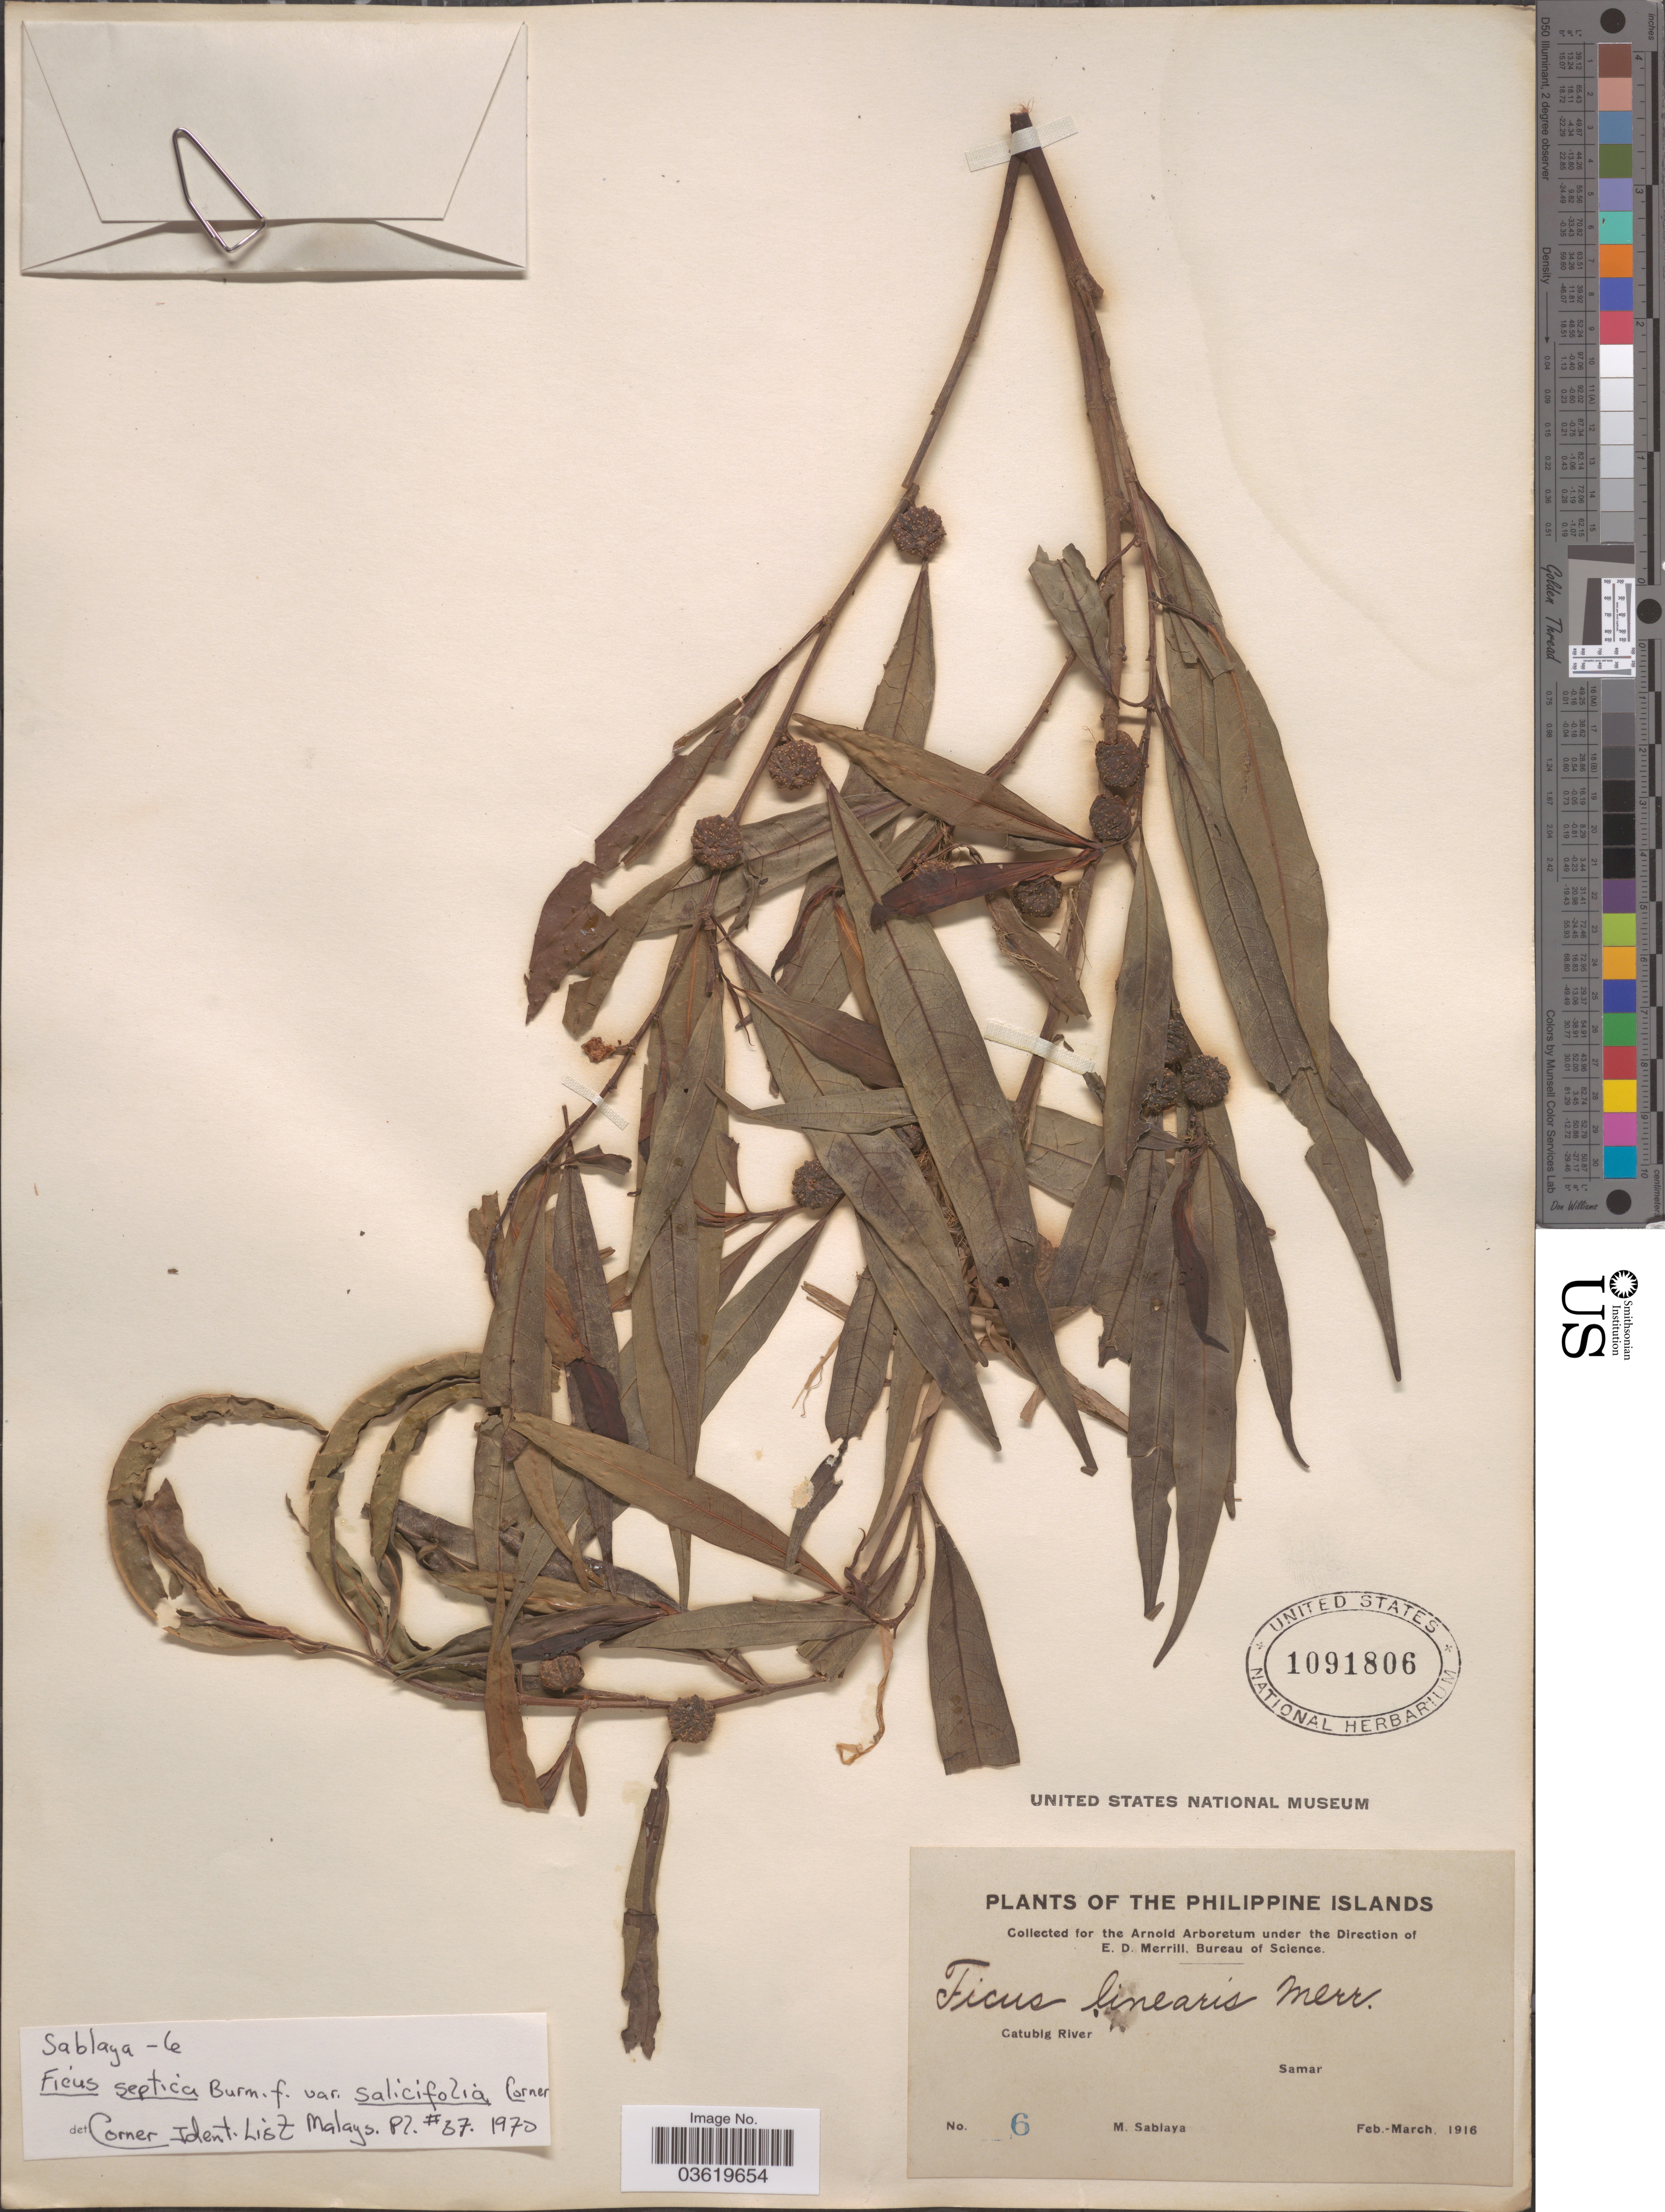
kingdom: Plantae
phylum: Tracheophyta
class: Magnoliopsida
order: Rosales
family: Moraceae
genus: Ficus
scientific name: Ficus septica var. salicifolia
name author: Corner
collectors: M. Sablaya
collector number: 6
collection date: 1916-02/1916-03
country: Philippines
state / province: Eastern Visayas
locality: Philippine Islands. Catubig River. Samar.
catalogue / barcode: US 1091806